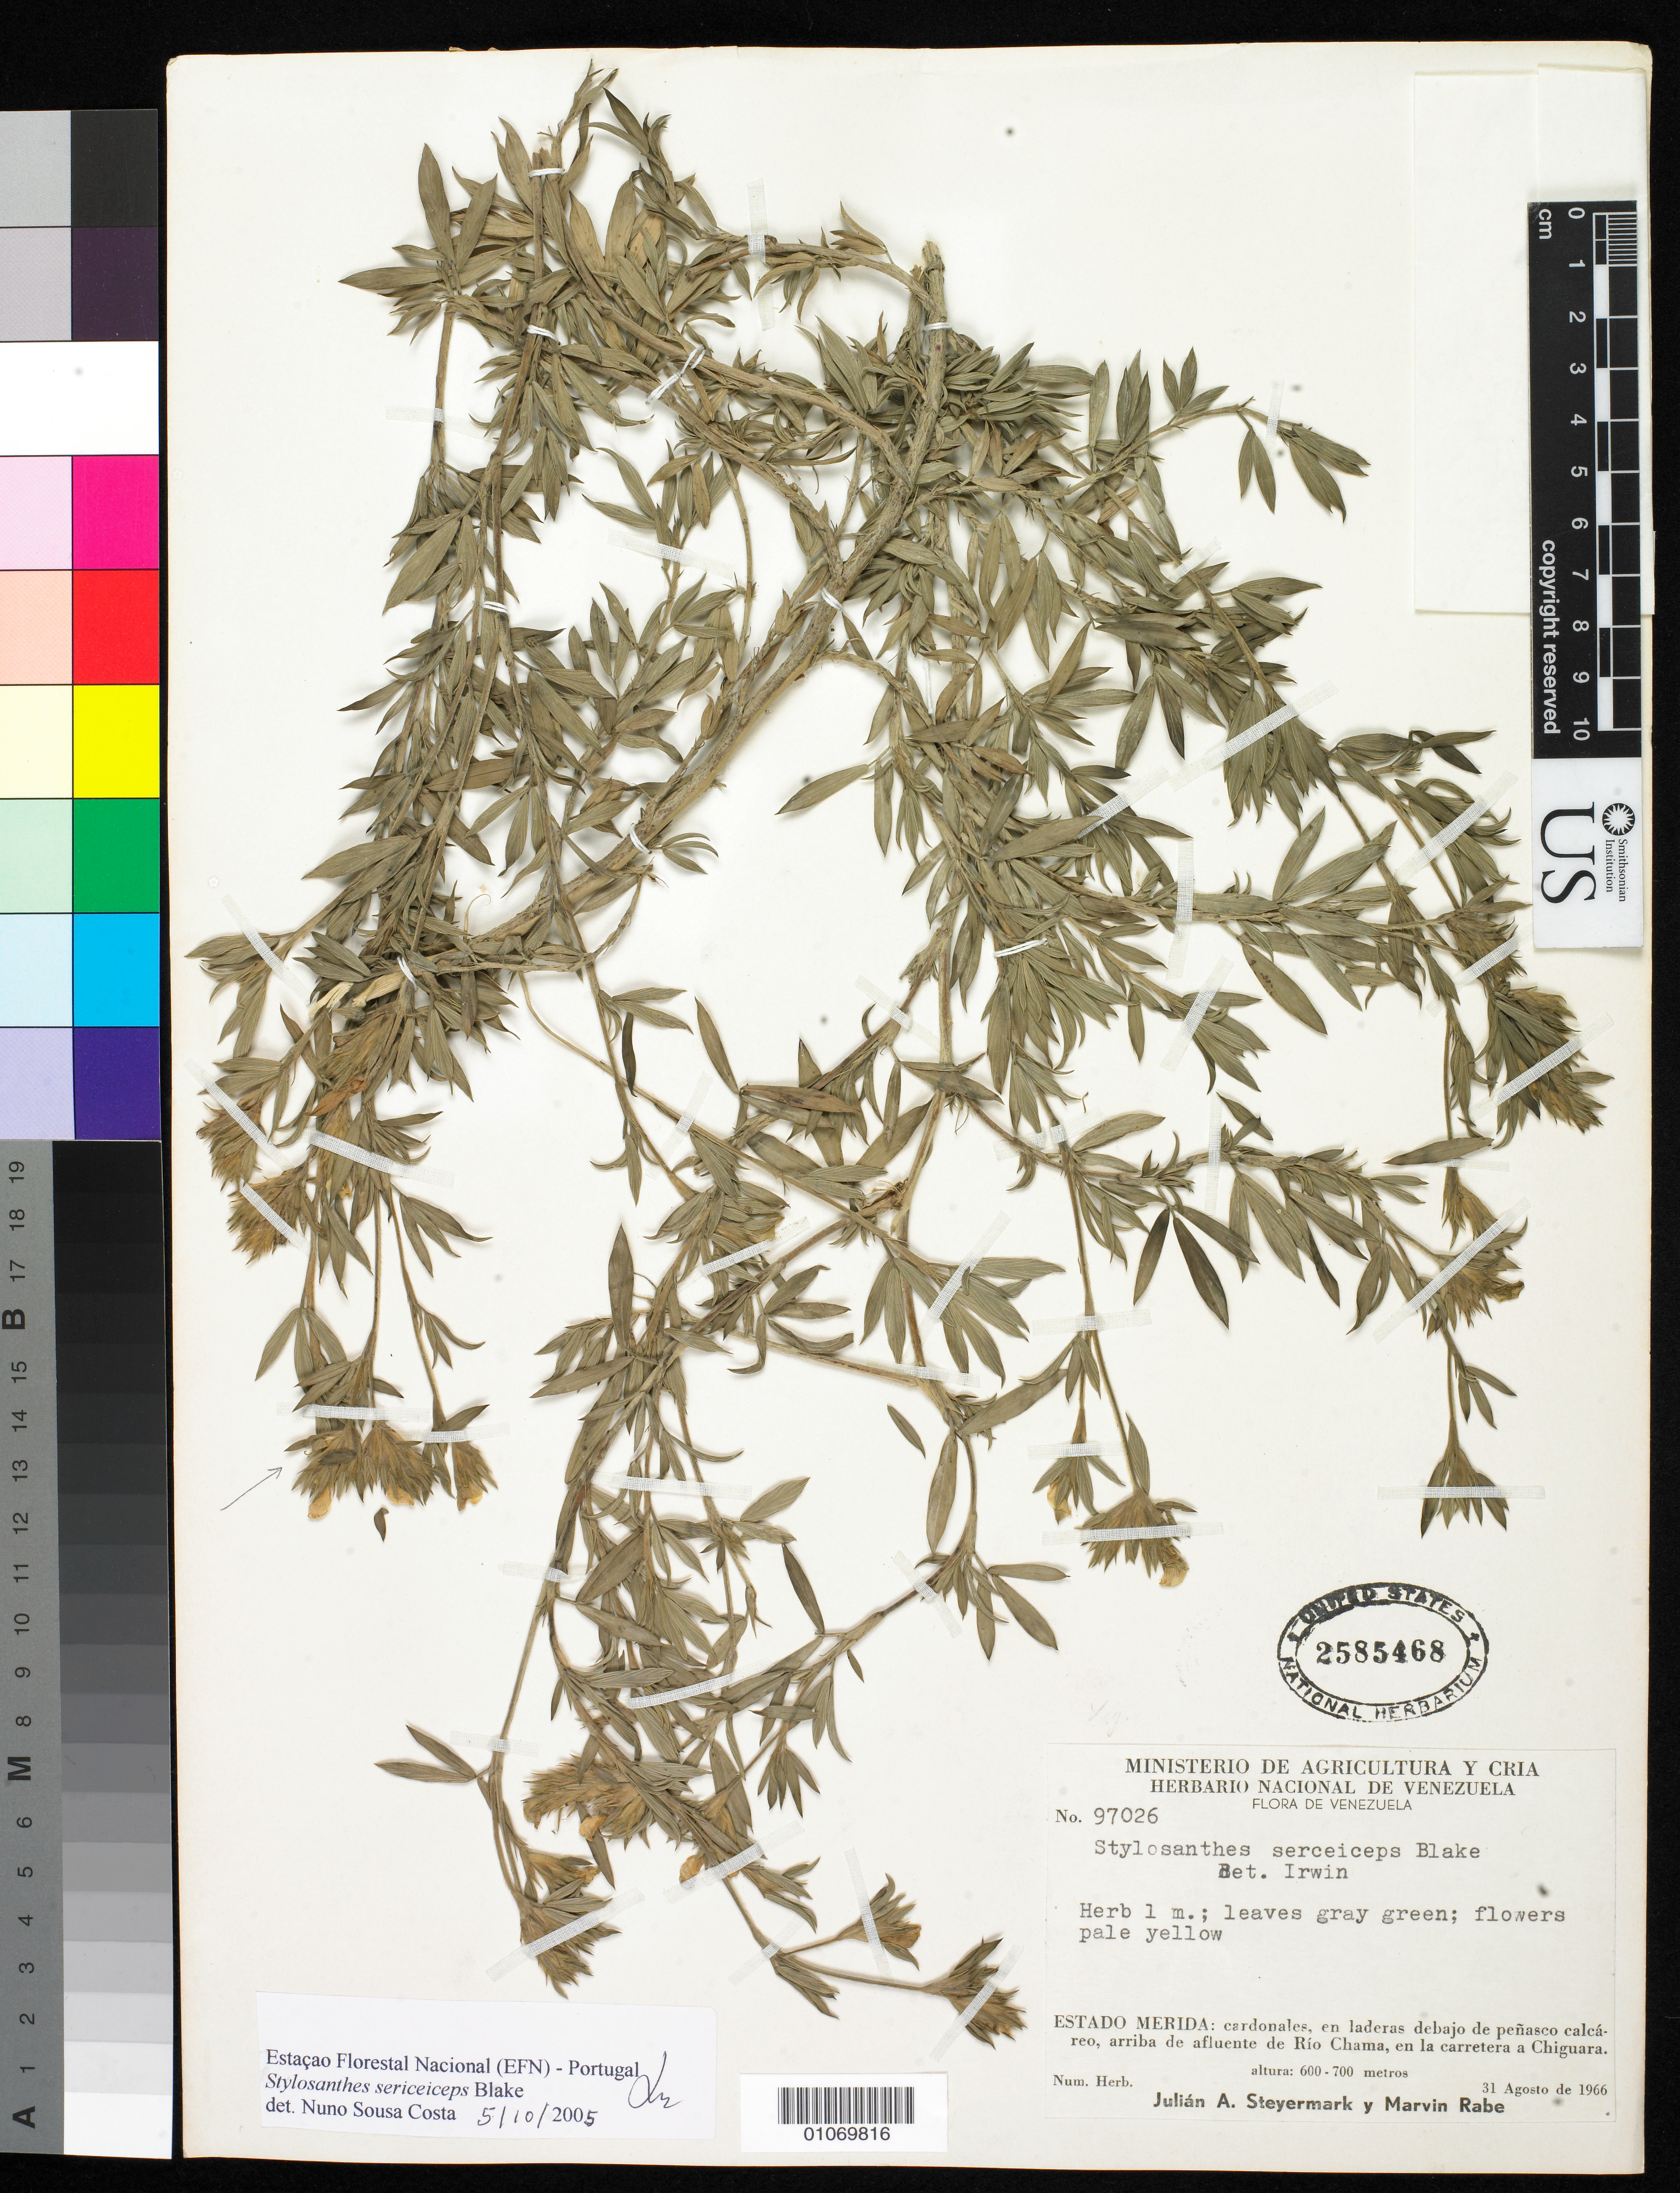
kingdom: Plantae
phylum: Tracheophyta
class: Magnoliopsida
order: Fabales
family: Fabaceae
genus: Stylosanthes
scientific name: Stylosanthes sericeiceps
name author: S.F. Blake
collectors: J. Steyermark & M. Rabe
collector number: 97026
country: Venezuela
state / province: Mérida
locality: Cardonales, en laderas debajo de panasco calcareo, arriba de afluente de Rio Chama, en la carretera a Chiguara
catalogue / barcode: US 2585468